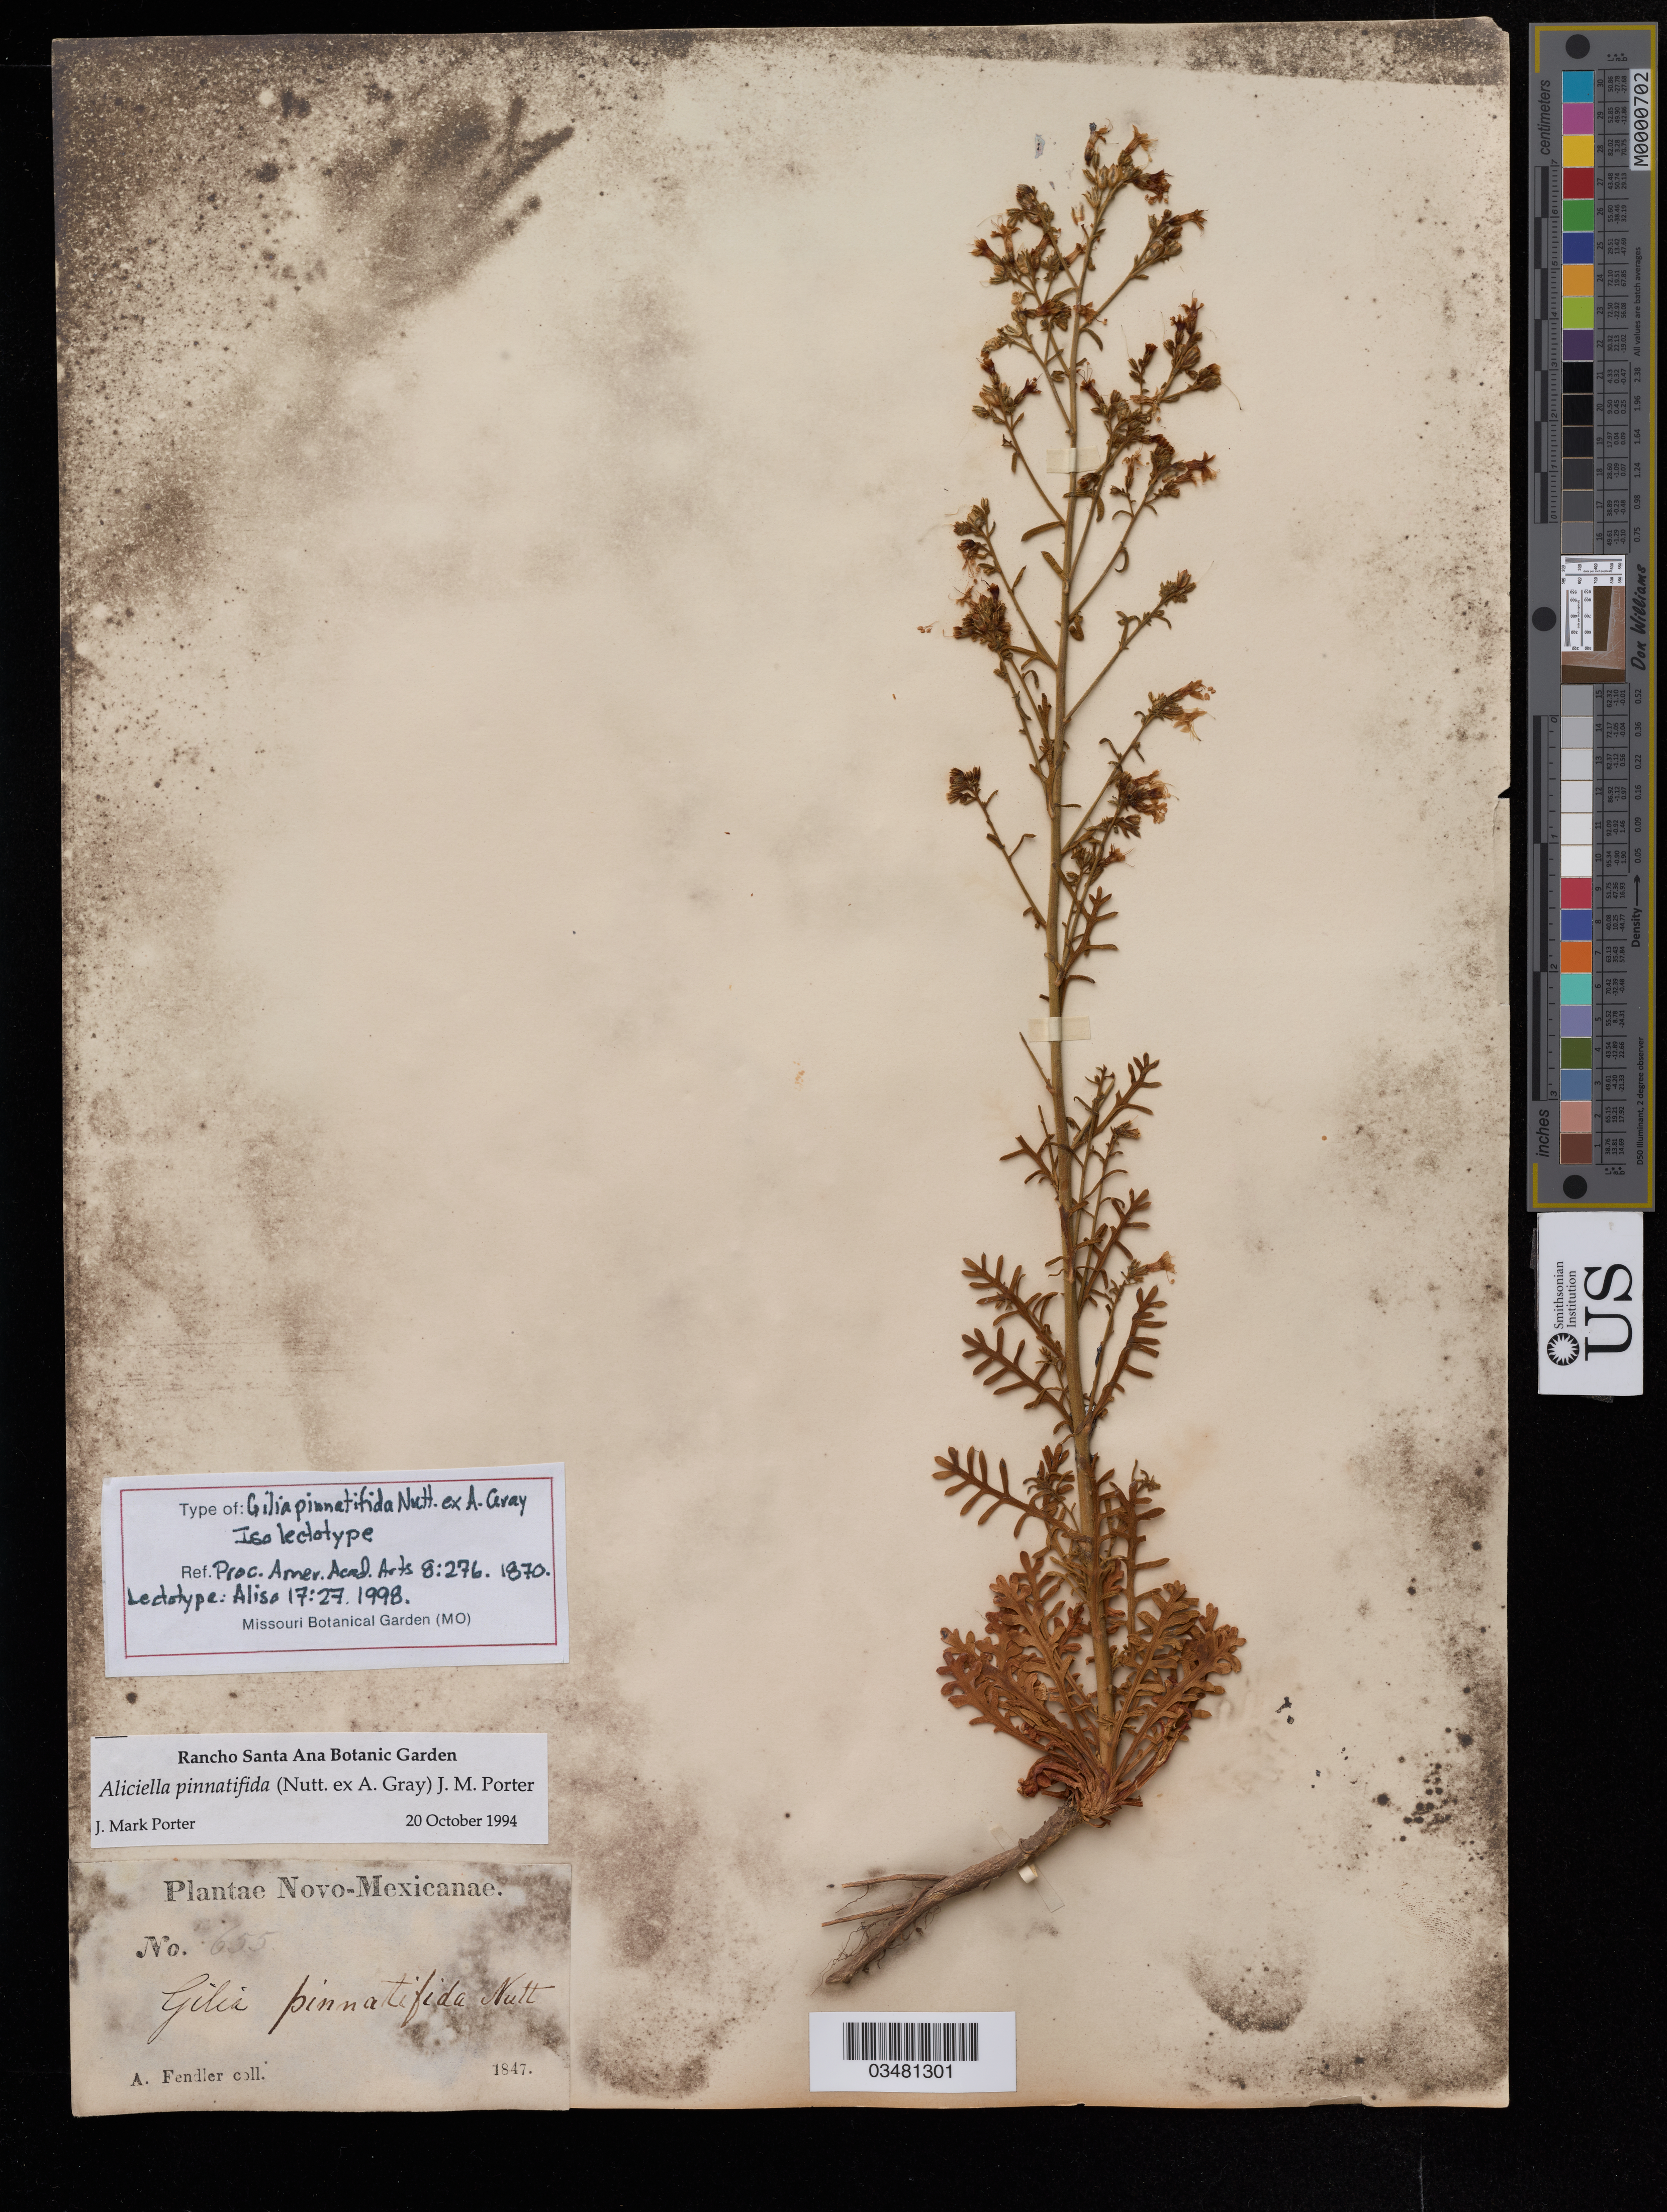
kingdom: Plantae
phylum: Tracheophyta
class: Magnoliopsida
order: Ericales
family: Polemoniaceae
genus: Gilia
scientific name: Gilia pinnatifida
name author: Nutt. ex A. Gray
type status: Isolectotype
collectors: A. Fendler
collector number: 655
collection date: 1847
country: United States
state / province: New Mexico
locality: Novo-Mexicana